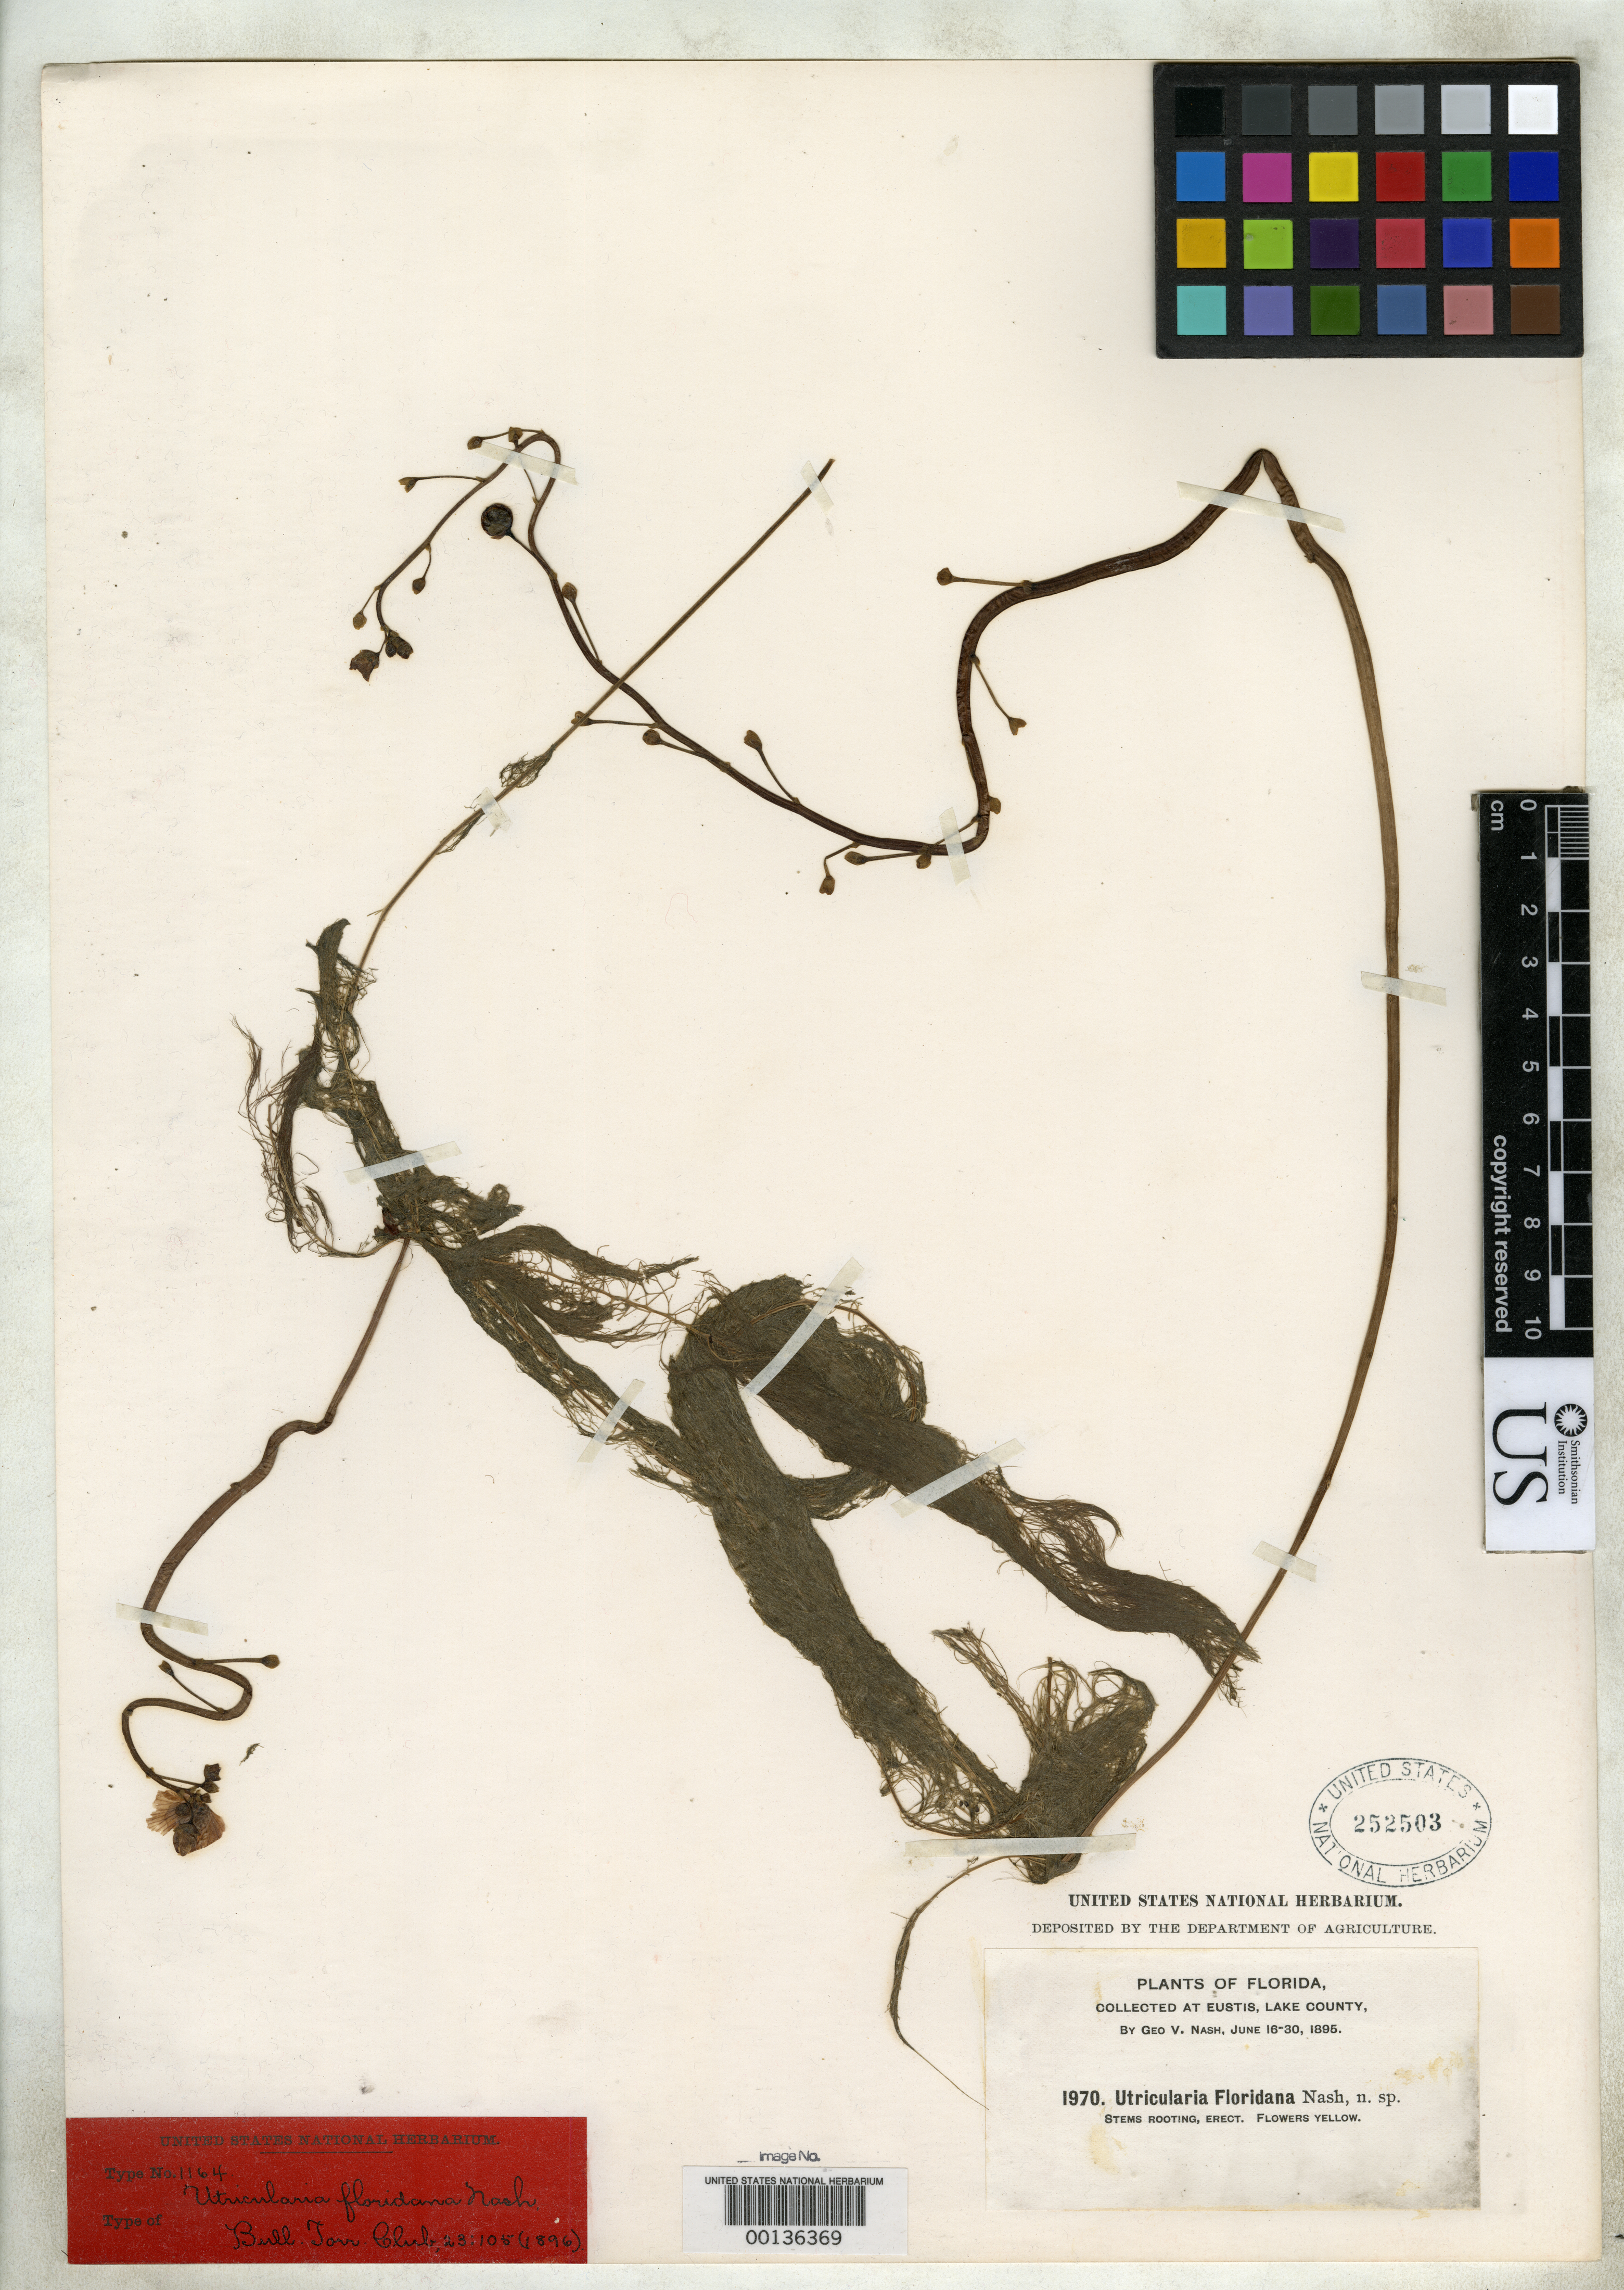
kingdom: Plantae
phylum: Tracheophyta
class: Magnoliopsida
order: Lamiales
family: Lentibulariaceae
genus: Utricularia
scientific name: Utricularia floridana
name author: Nash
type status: Type Collection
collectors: G. V. Nash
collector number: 1970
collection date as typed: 16 Jun 1895 to 30 Jun 1895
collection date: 1895-06-16/1895-06-30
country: United States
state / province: Florida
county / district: Lake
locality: Eustis, Lake County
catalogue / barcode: US 252503